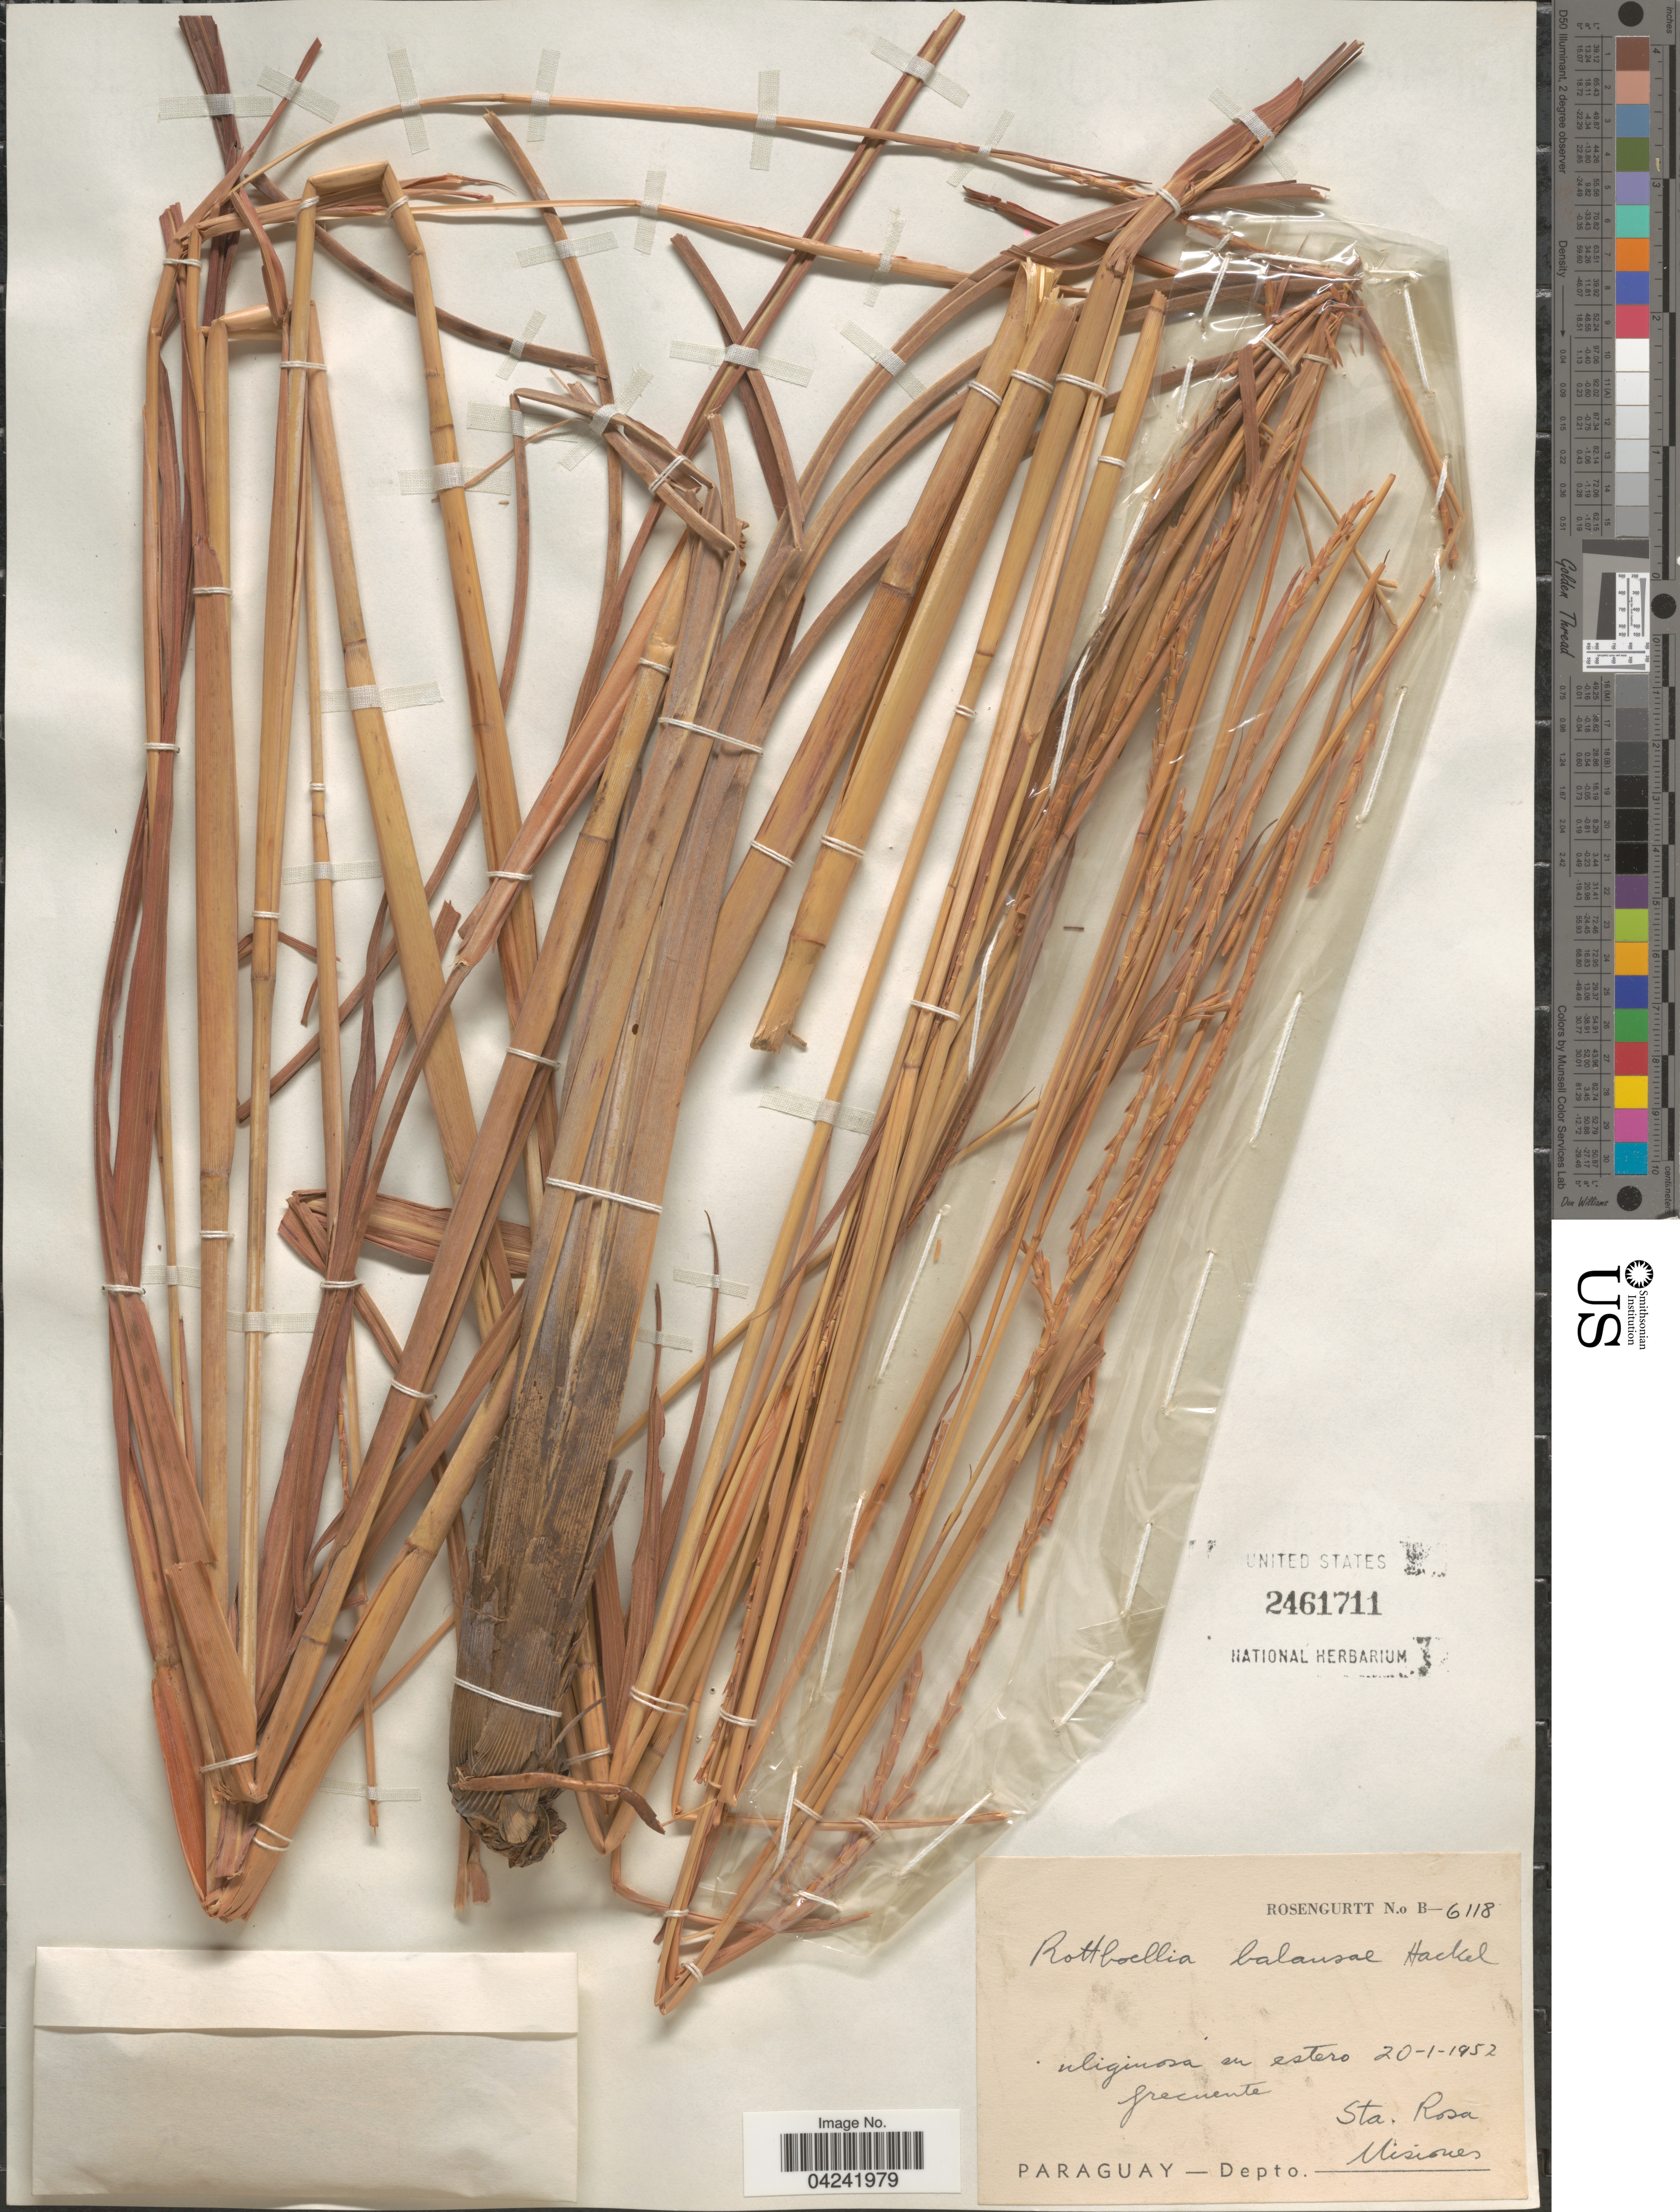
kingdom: Plantae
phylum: Tracheophyta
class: Liliopsida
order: Poales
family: Poaceae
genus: Mnesithea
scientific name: Mnesithea balansae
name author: (Hack.) de Koning & Sosef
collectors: Rosengurtt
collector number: B-6118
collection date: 1952-01-20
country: Paraguay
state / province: Misiones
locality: Uliginosa en estero frecuente Sta. Rosa. Depto. Misiones.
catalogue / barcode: US 2461711